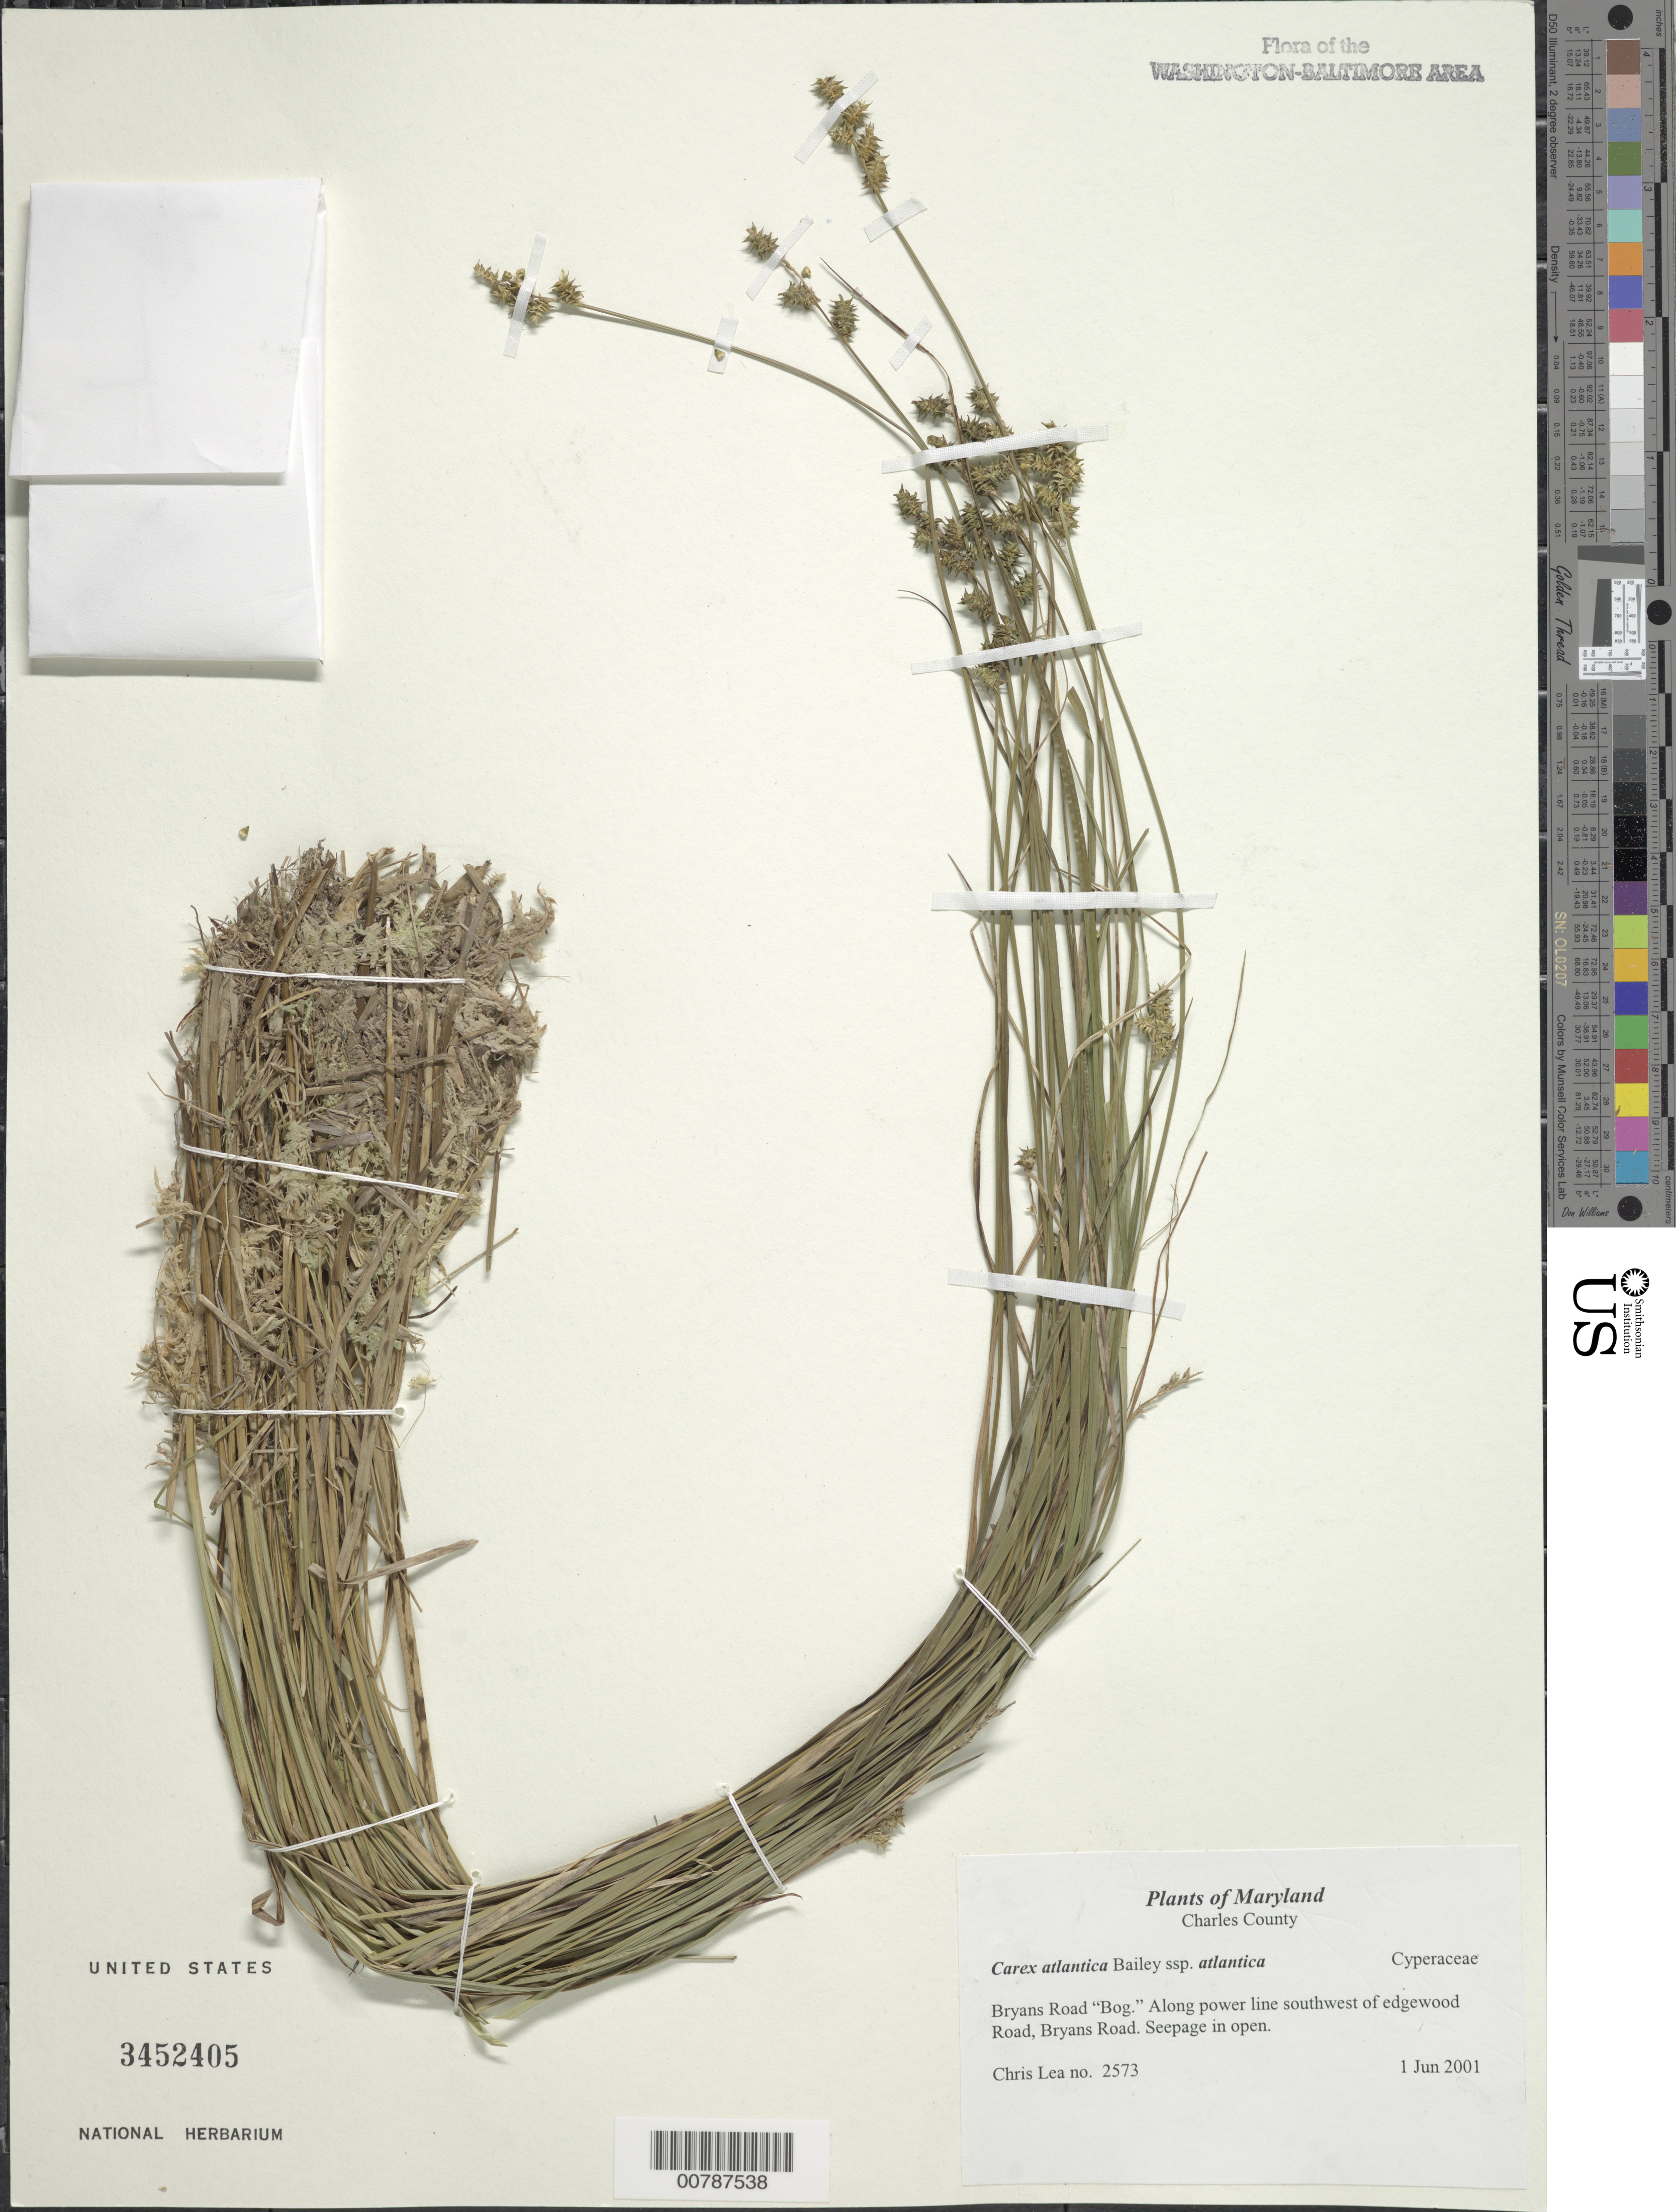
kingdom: Plantae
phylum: Tracheophyta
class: Liliopsida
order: Poales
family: Cyperaceae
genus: Carex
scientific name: Carex atlantica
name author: L.H. Bailey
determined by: Strong, Mark T., (BOT), Smithsonian Institution - National Museum of Natural History (UNITED STATES)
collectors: C. Lea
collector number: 2573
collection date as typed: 1 Jun 2001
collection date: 2001-06-01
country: United States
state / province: Maryland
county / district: Charles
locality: Bryans Road "Bog". Along powerline southwest of Edgewood Road, Bryans Road.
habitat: Seepage in open.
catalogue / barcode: US 3452405